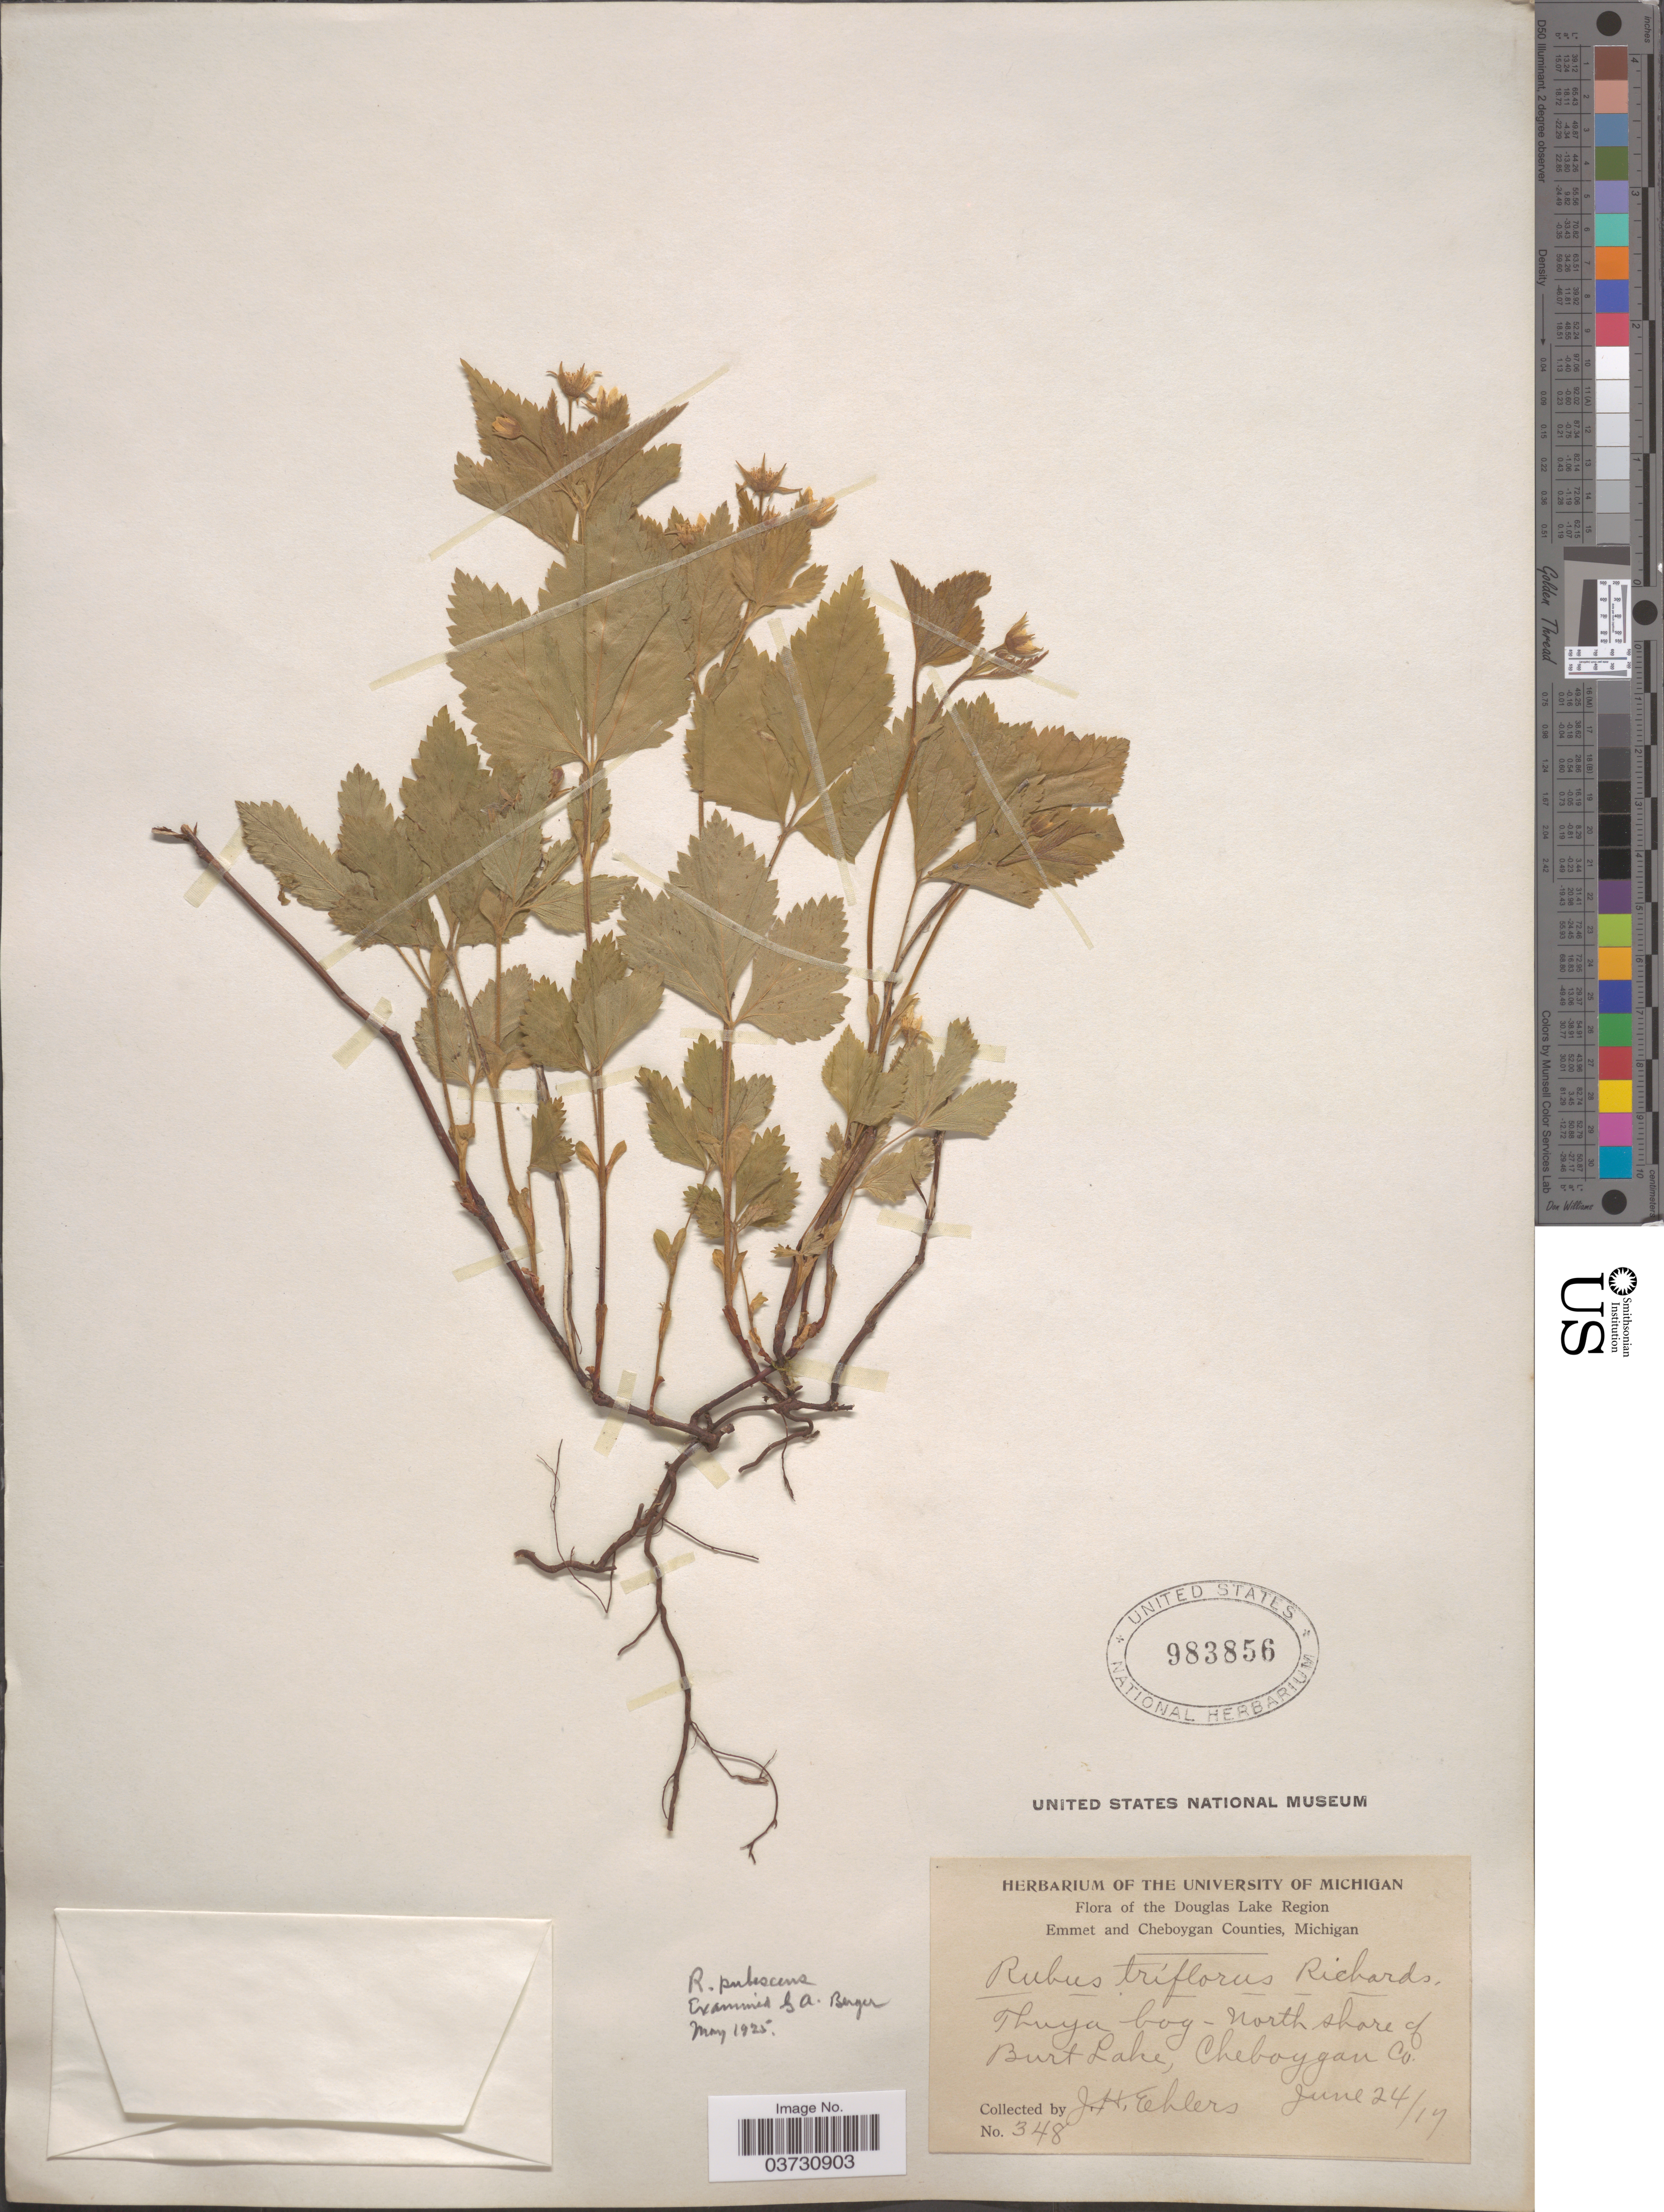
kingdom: Plantae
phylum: Tracheophyta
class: Magnoliopsida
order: Rosales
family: Rosaceae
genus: Rubus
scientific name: Rubus pubescens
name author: Raf.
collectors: J. H. Ehlers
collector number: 348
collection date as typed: Transcribed d/m/y: 24/6/17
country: United States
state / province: Michigan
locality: Douglas Lake Region. Thuya bog - North shore of Burt Lake, Cheboygan Co.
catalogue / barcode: US 983856